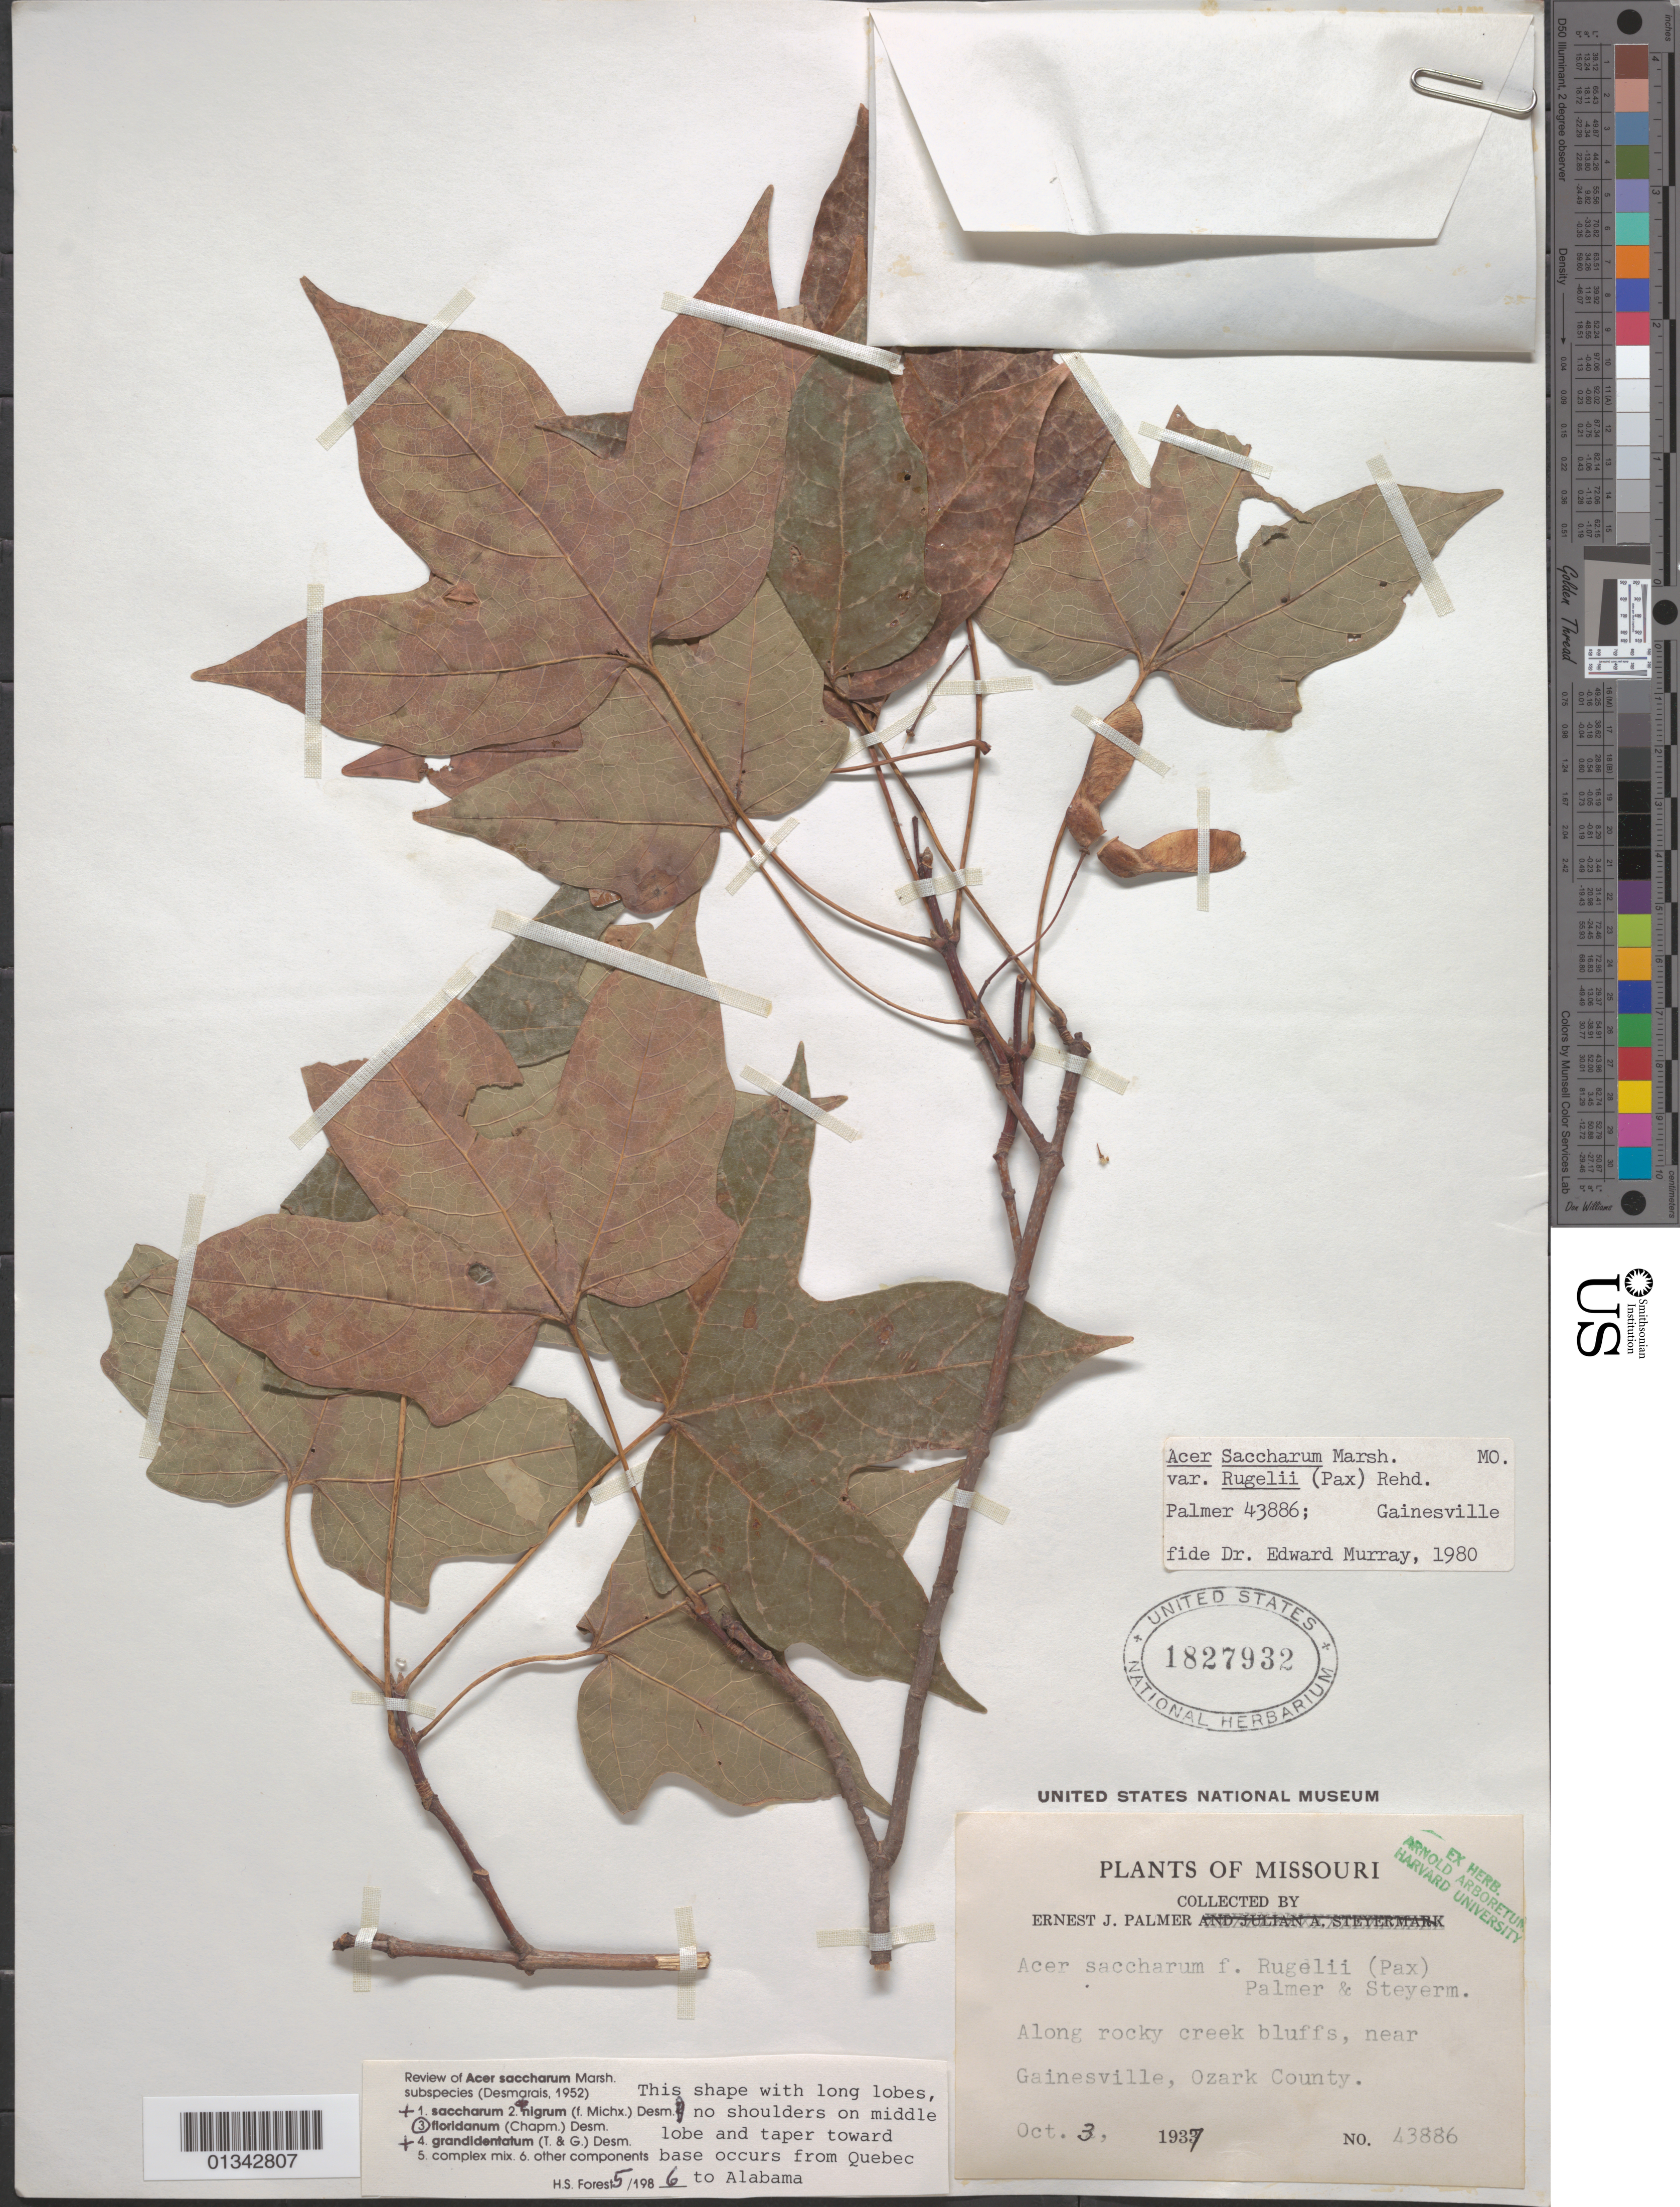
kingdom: Plantae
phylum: Tracheophyta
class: Magnoliopsida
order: Sapindales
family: Sapindaceae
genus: Acer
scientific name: Acer saccharum subsp. floridanum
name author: (Chapm.) Desmarais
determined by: Forest, H. S.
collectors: E. J. Palmer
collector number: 43886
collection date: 1937-10-03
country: United States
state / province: Missouri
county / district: Ozark County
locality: Gainesville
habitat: Along rocky creek bluffs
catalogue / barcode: US 1827932